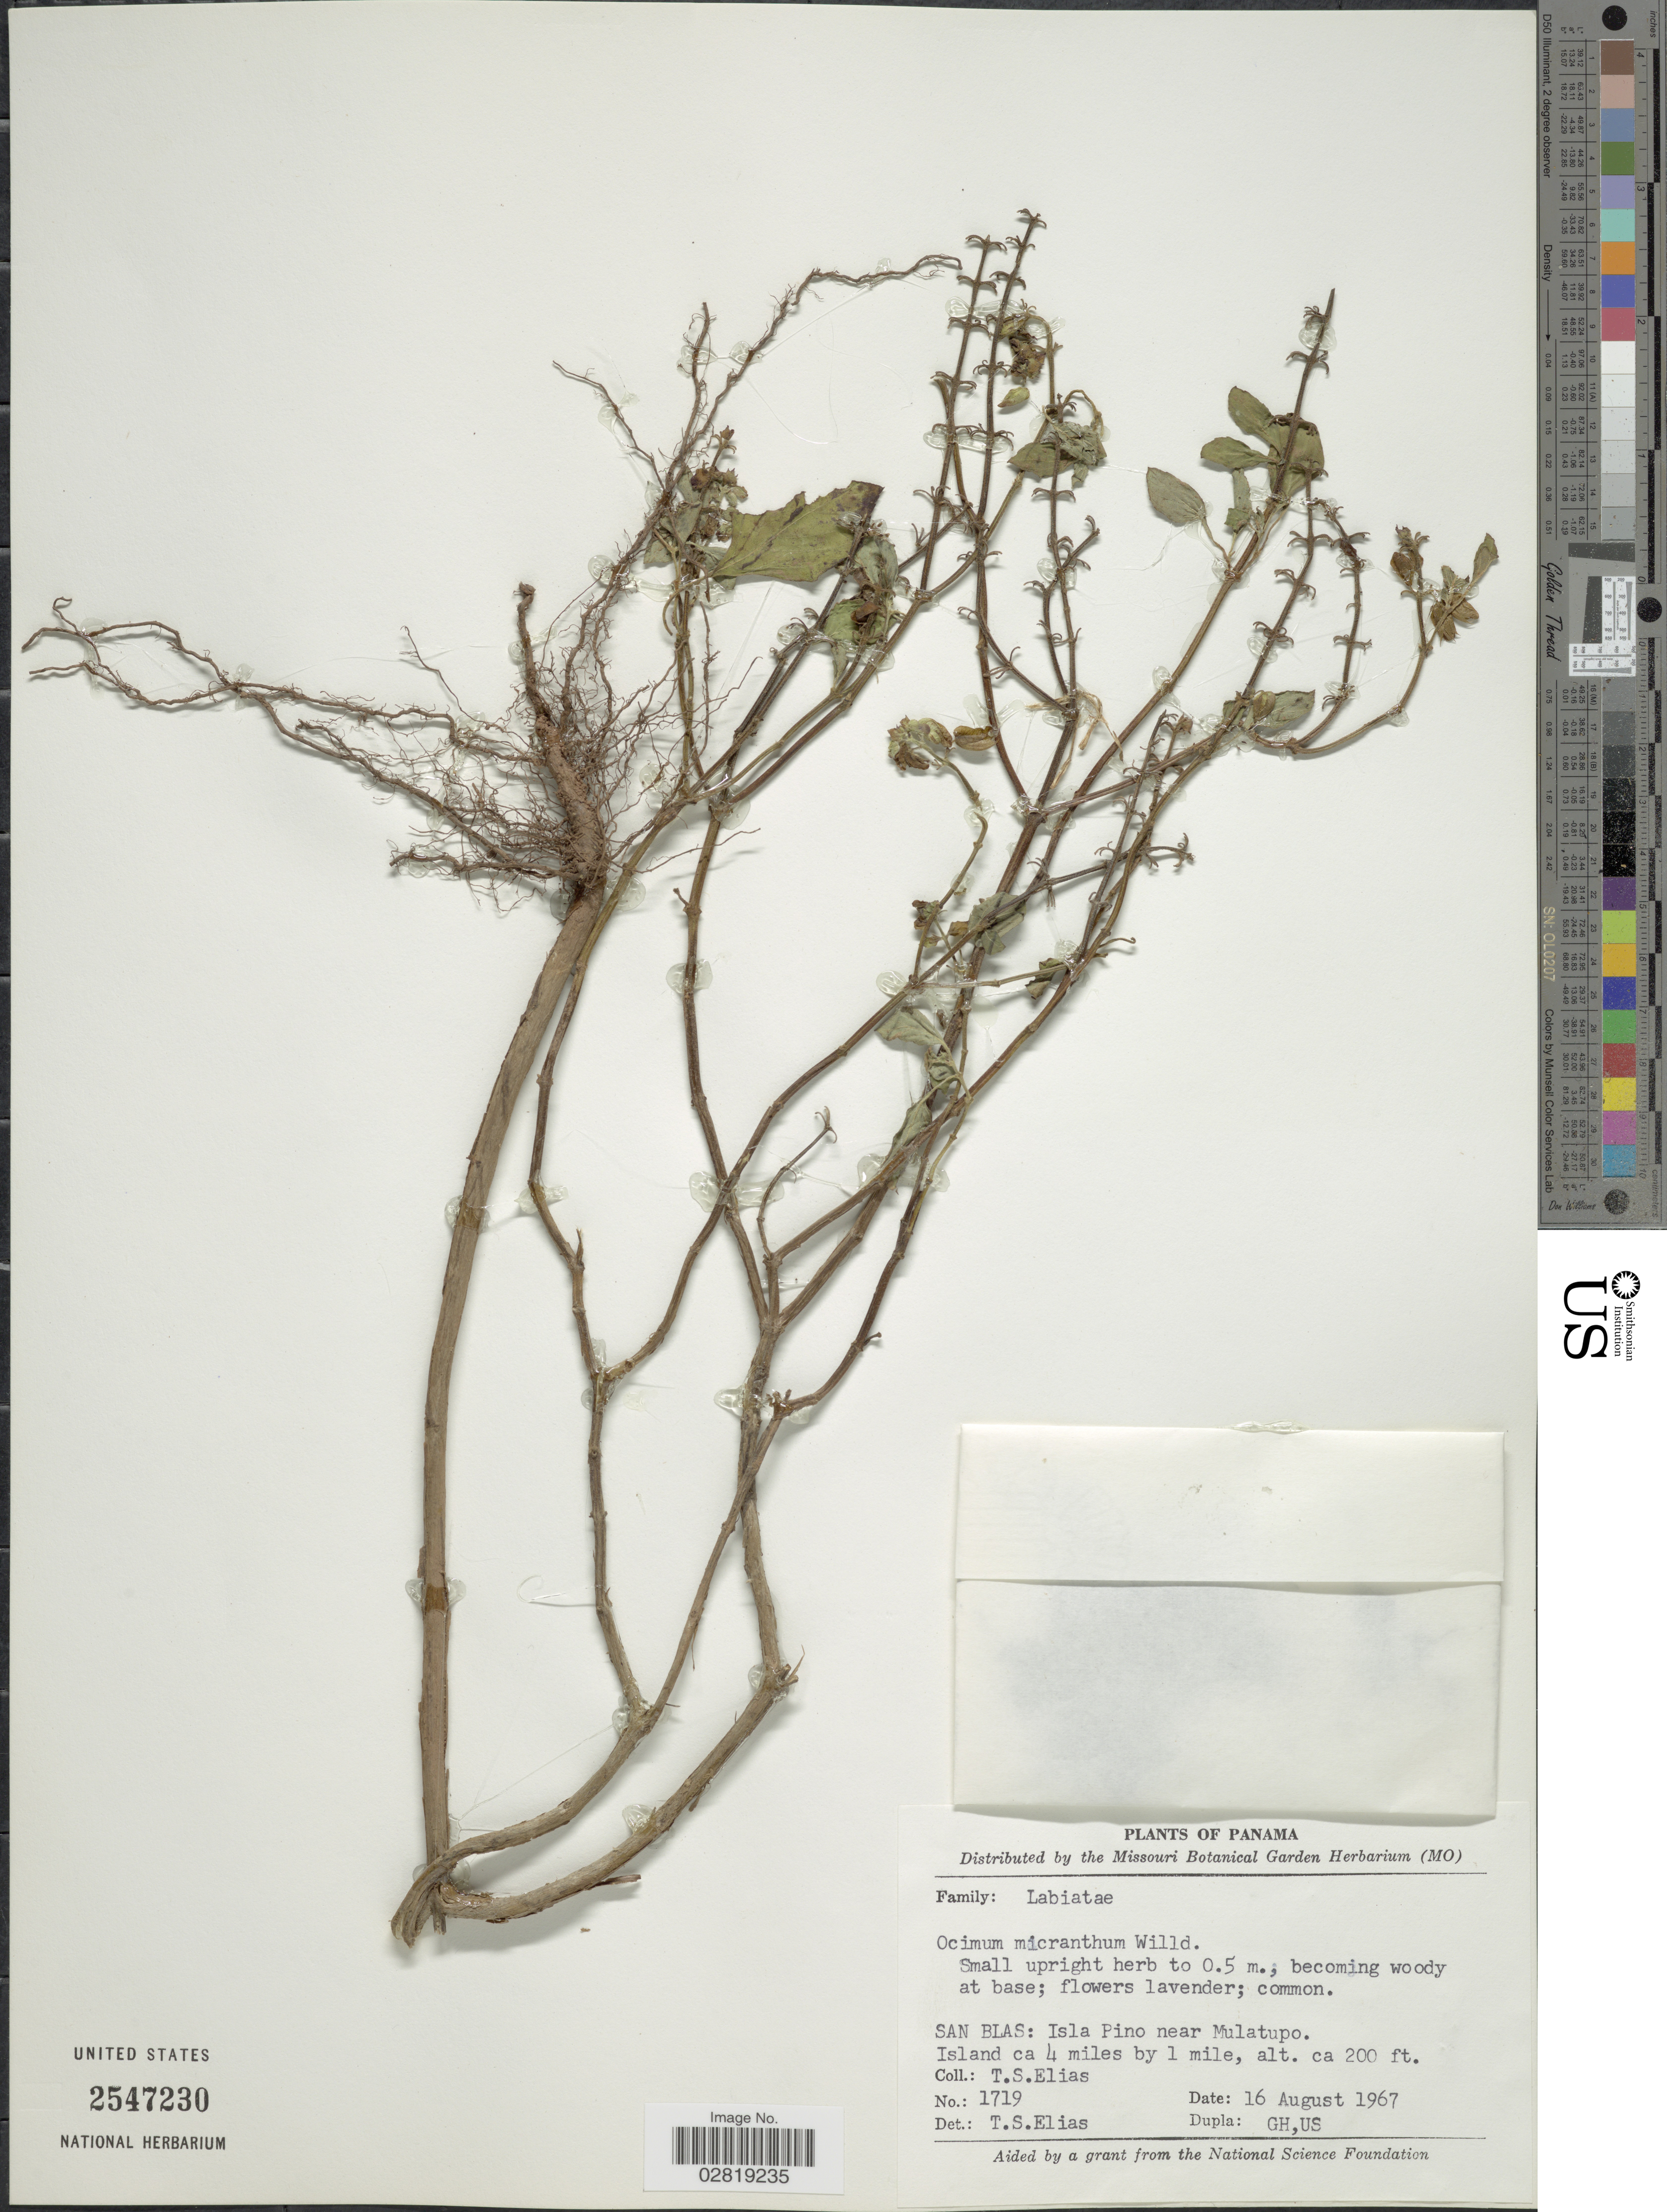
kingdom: Plantae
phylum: Tracheophyta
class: Magnoliopsida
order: Lamiales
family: Lamiaceae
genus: Ocimum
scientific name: Ocimum campechianum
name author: Mill.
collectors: T. S. Elias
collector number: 1719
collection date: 1967-08-16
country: Panama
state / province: Kuna Yala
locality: San Blas: Isla Pino near Mulatupo. Island ca 4 miles by 1 mile.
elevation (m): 61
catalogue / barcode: US 2547230